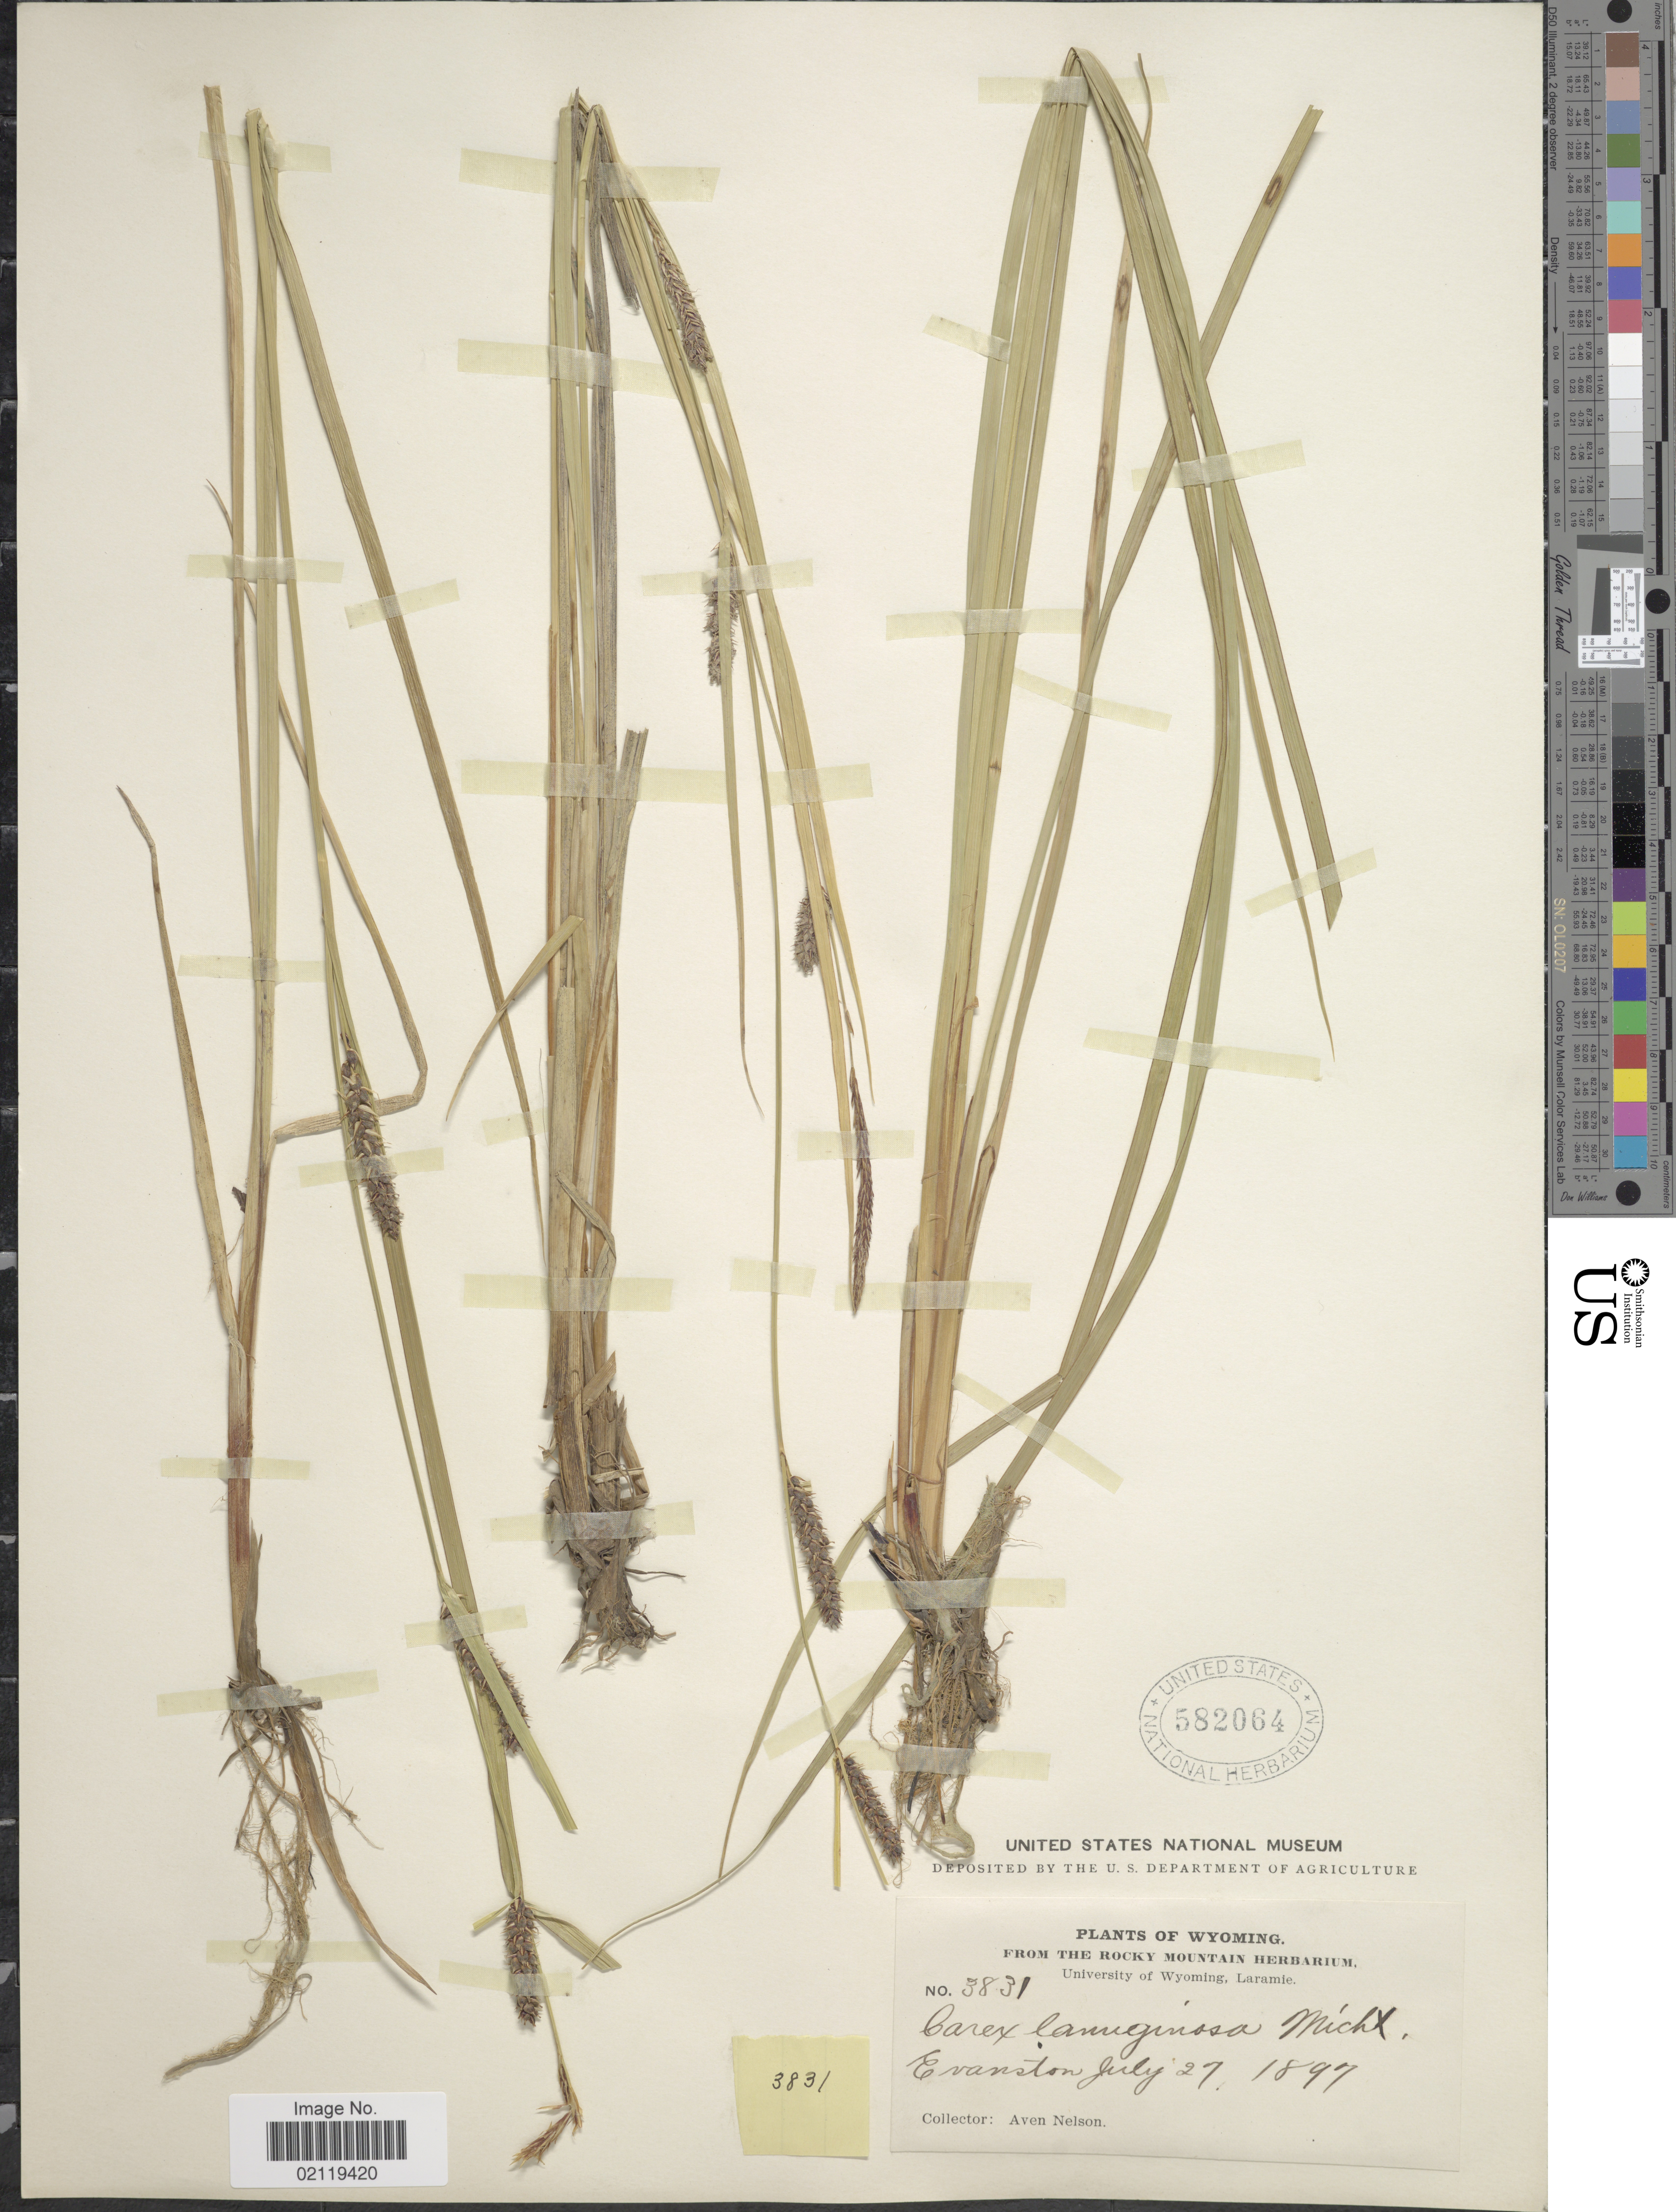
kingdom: Plantae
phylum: Tracheophyta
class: Liliopsida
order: Poales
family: Cyperaceae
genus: Carex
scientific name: Carex pellita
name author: Muhl. ex Willd.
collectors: A. Nelson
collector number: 3831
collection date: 1897-07-27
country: United States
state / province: Wyoming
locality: Evanston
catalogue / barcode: US 582064